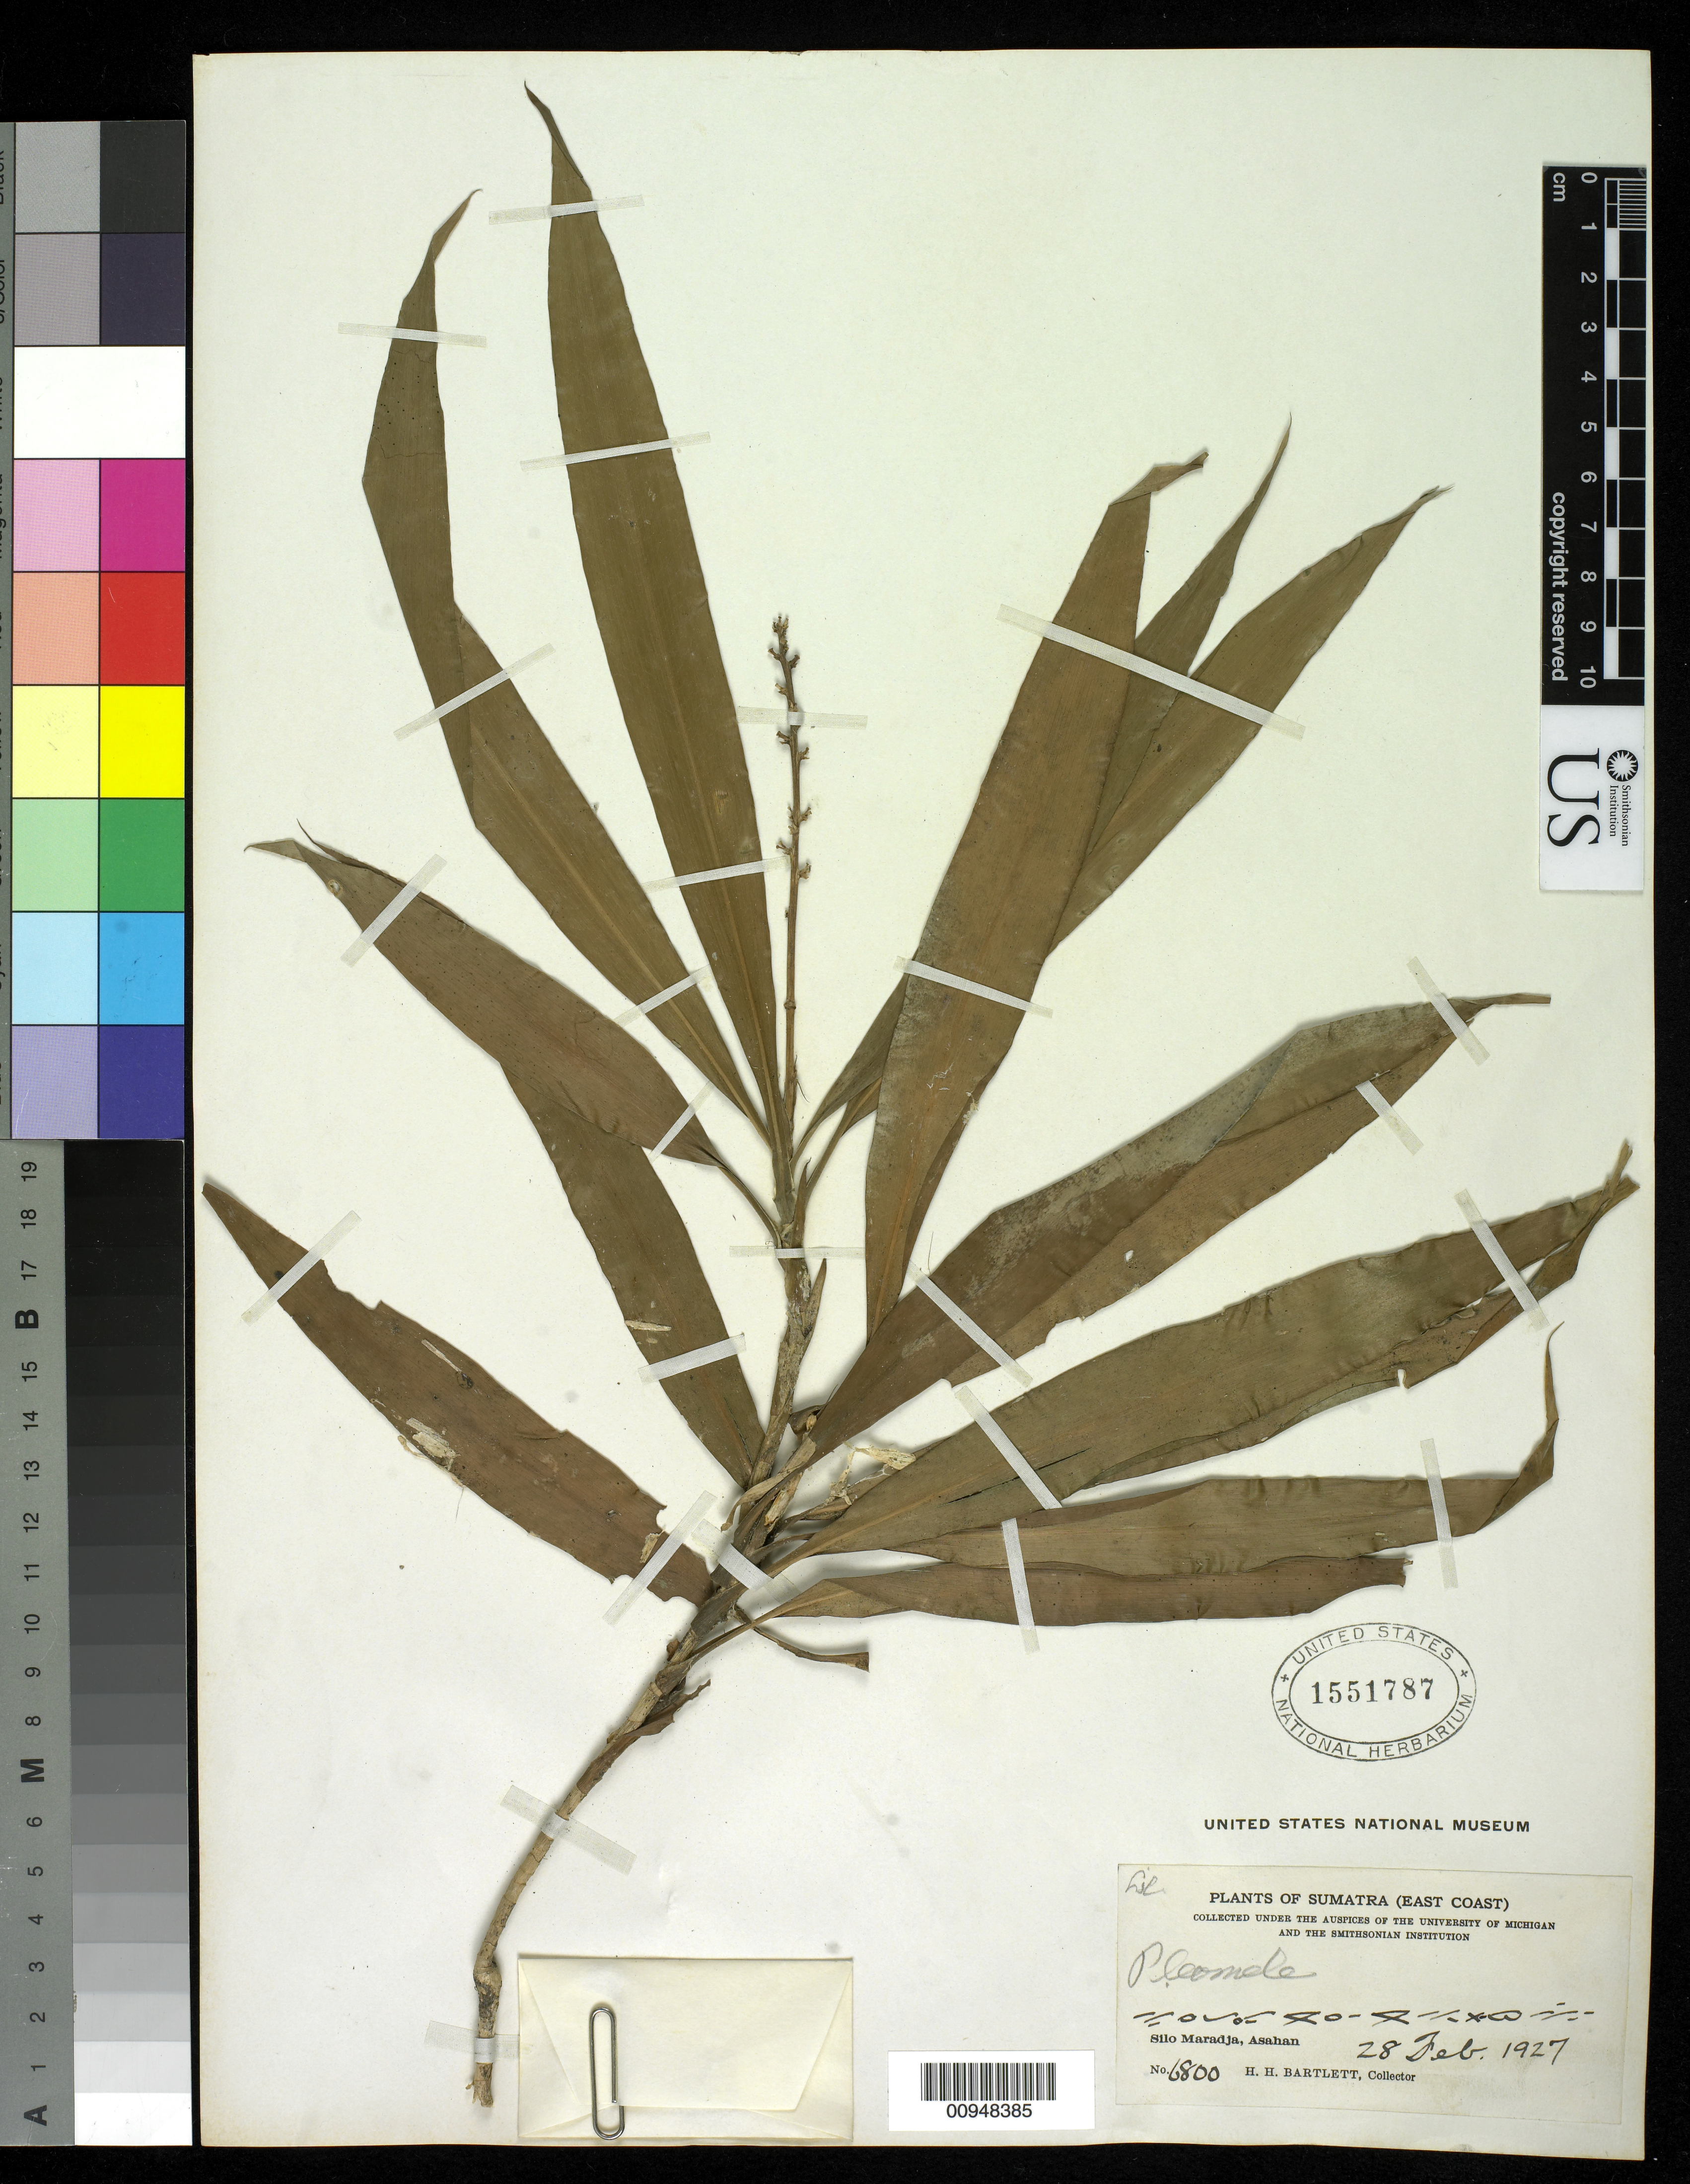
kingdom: Plantae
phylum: Tracheophyta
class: Liliopsida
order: Asparagales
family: Asparagaceae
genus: Dracaena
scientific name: Dracaena sp.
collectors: H. H. Bartlett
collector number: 6800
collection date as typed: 28 Feb 1927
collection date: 1927-02-28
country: Indonesia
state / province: Sumatra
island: Sumatra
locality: Silo Maradja, Asahan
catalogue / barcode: US 1551787